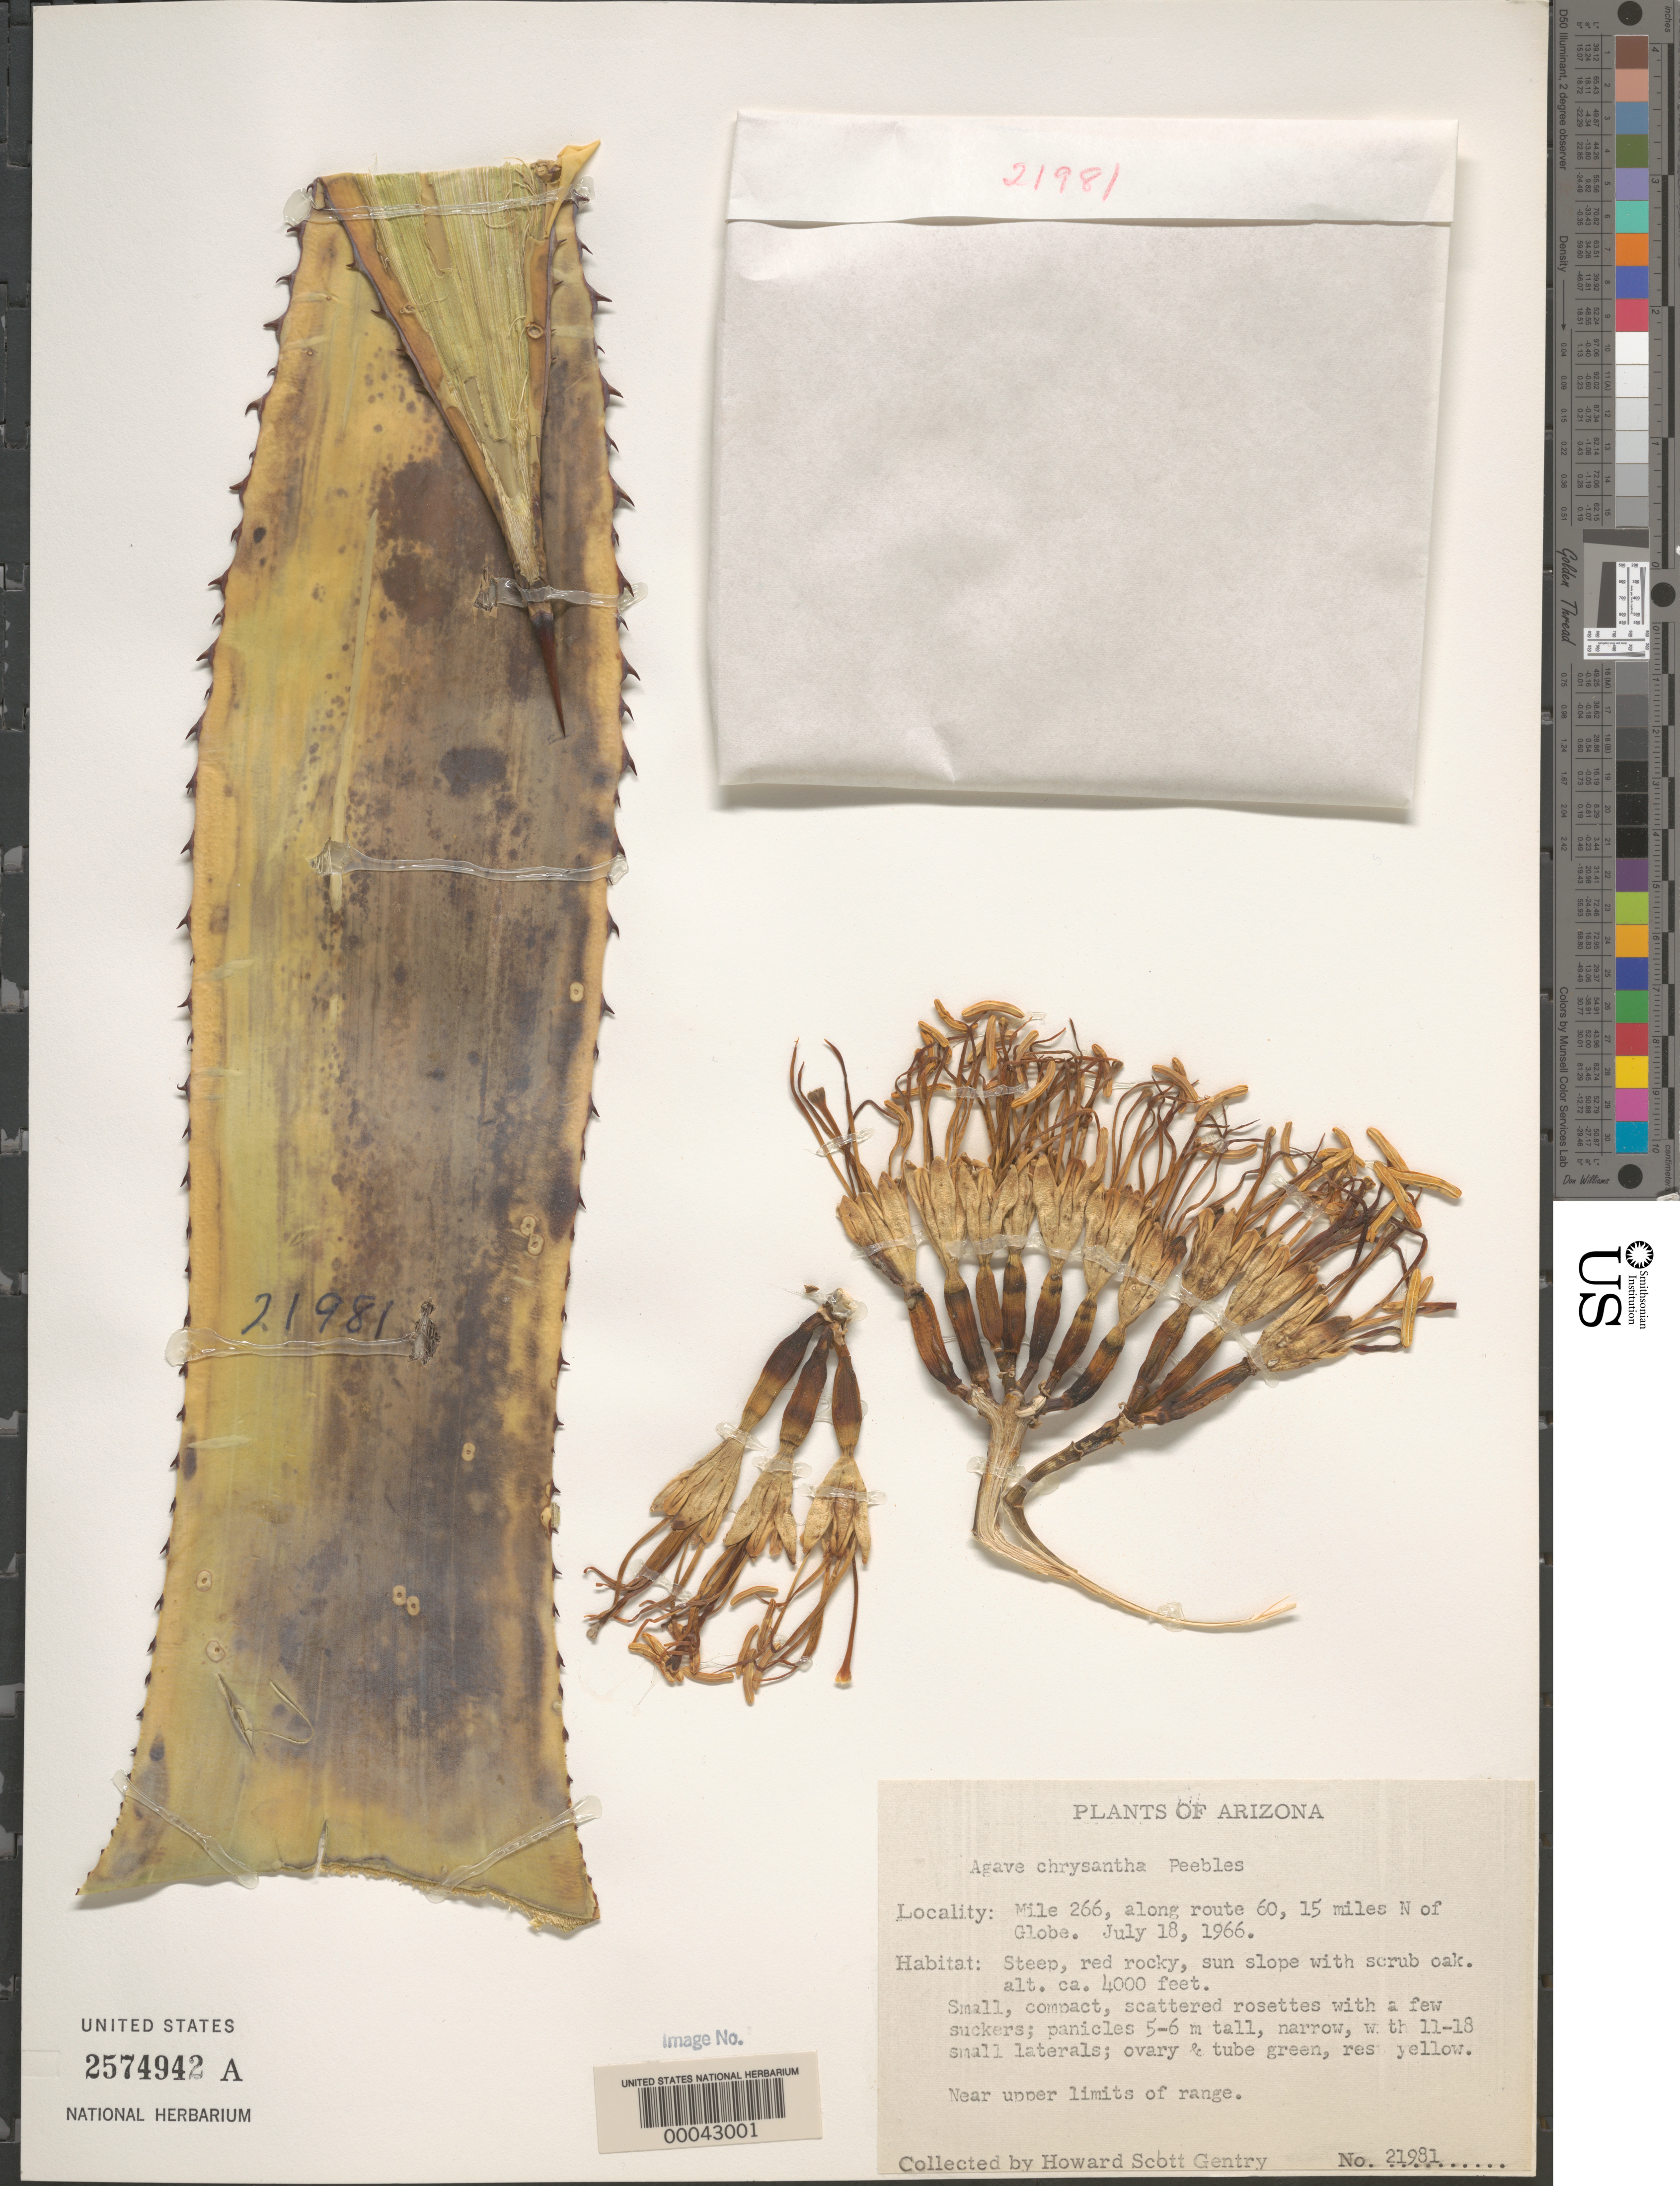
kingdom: Plantae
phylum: Tracheophyta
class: Liliopsida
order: Asparagales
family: Asparagaceae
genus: Agave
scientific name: Agave chrysantha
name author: Peebles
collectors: H. S. Gentry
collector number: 21981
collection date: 1966-07-18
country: United States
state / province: Arizona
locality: Mile 266, along route 60, 15 miles N of Globe. Near upper limits of range.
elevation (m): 1219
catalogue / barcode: US 2574942A